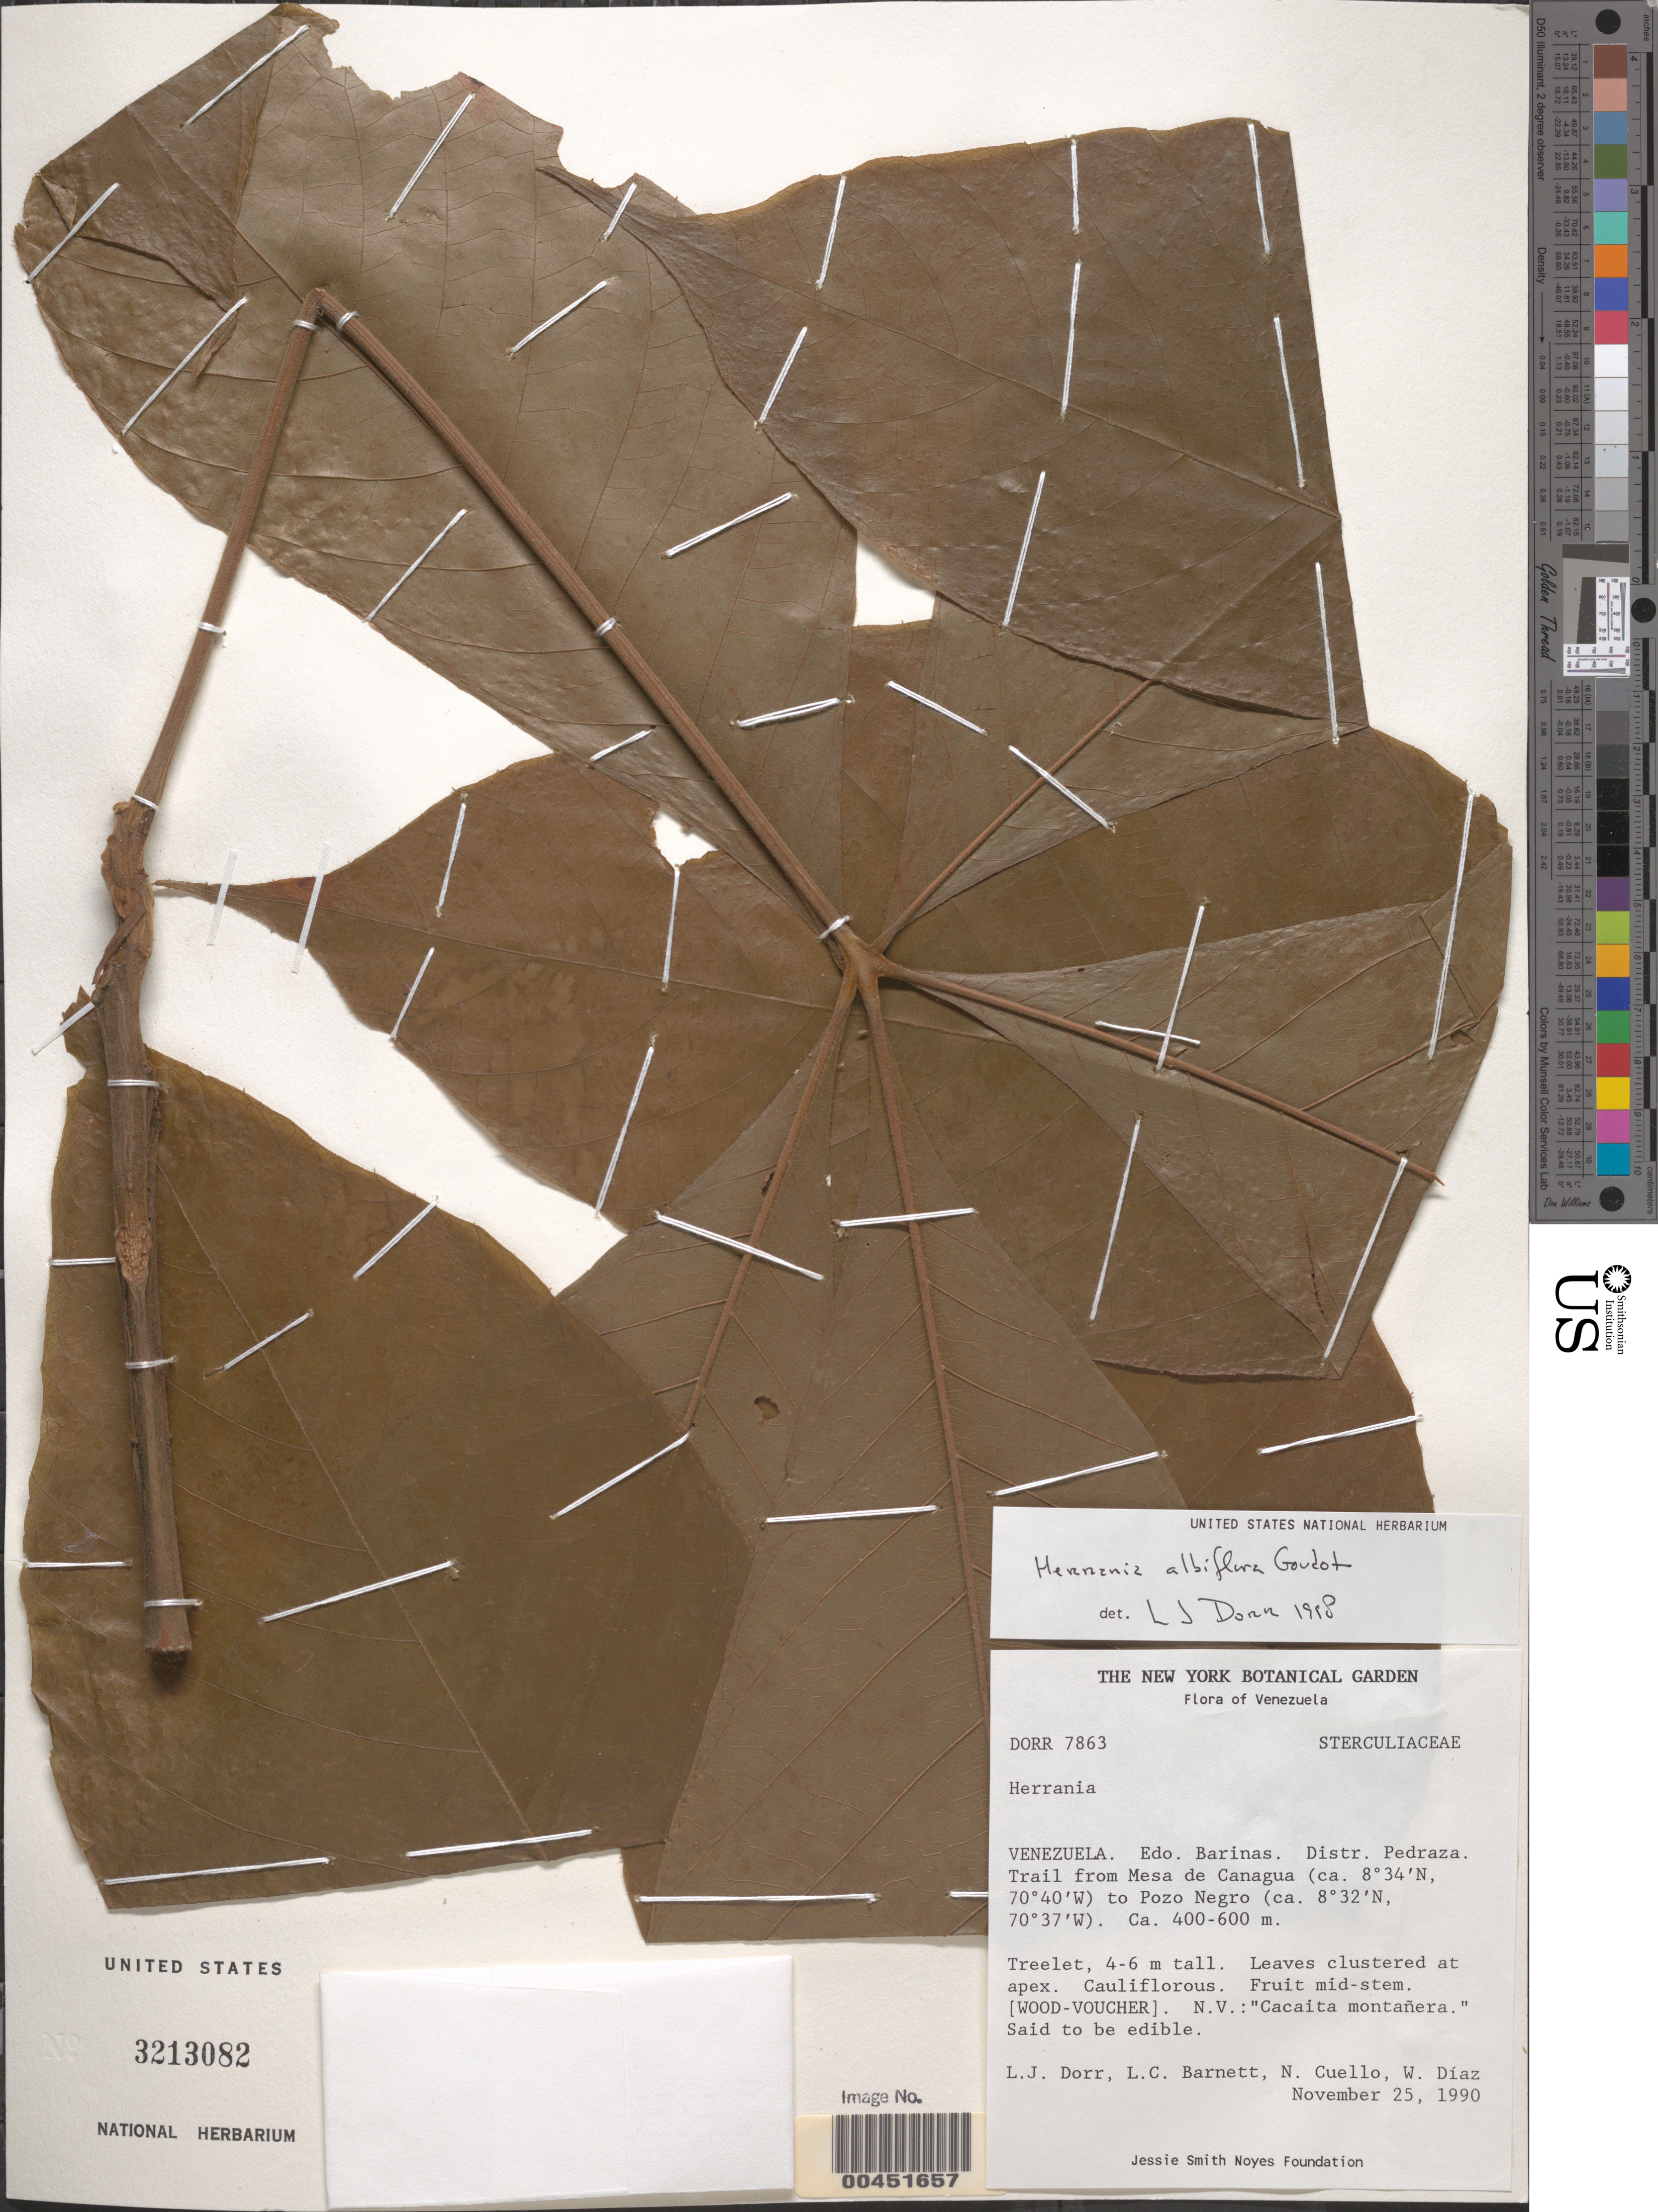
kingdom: Plantae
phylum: Tracheophyta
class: Magnoliopsida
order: Malvales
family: Malvaceae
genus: Theobroma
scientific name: Theobroma albiflorum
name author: (Goudot) De Wild.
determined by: Dorr, L. J., (BOT), Smithsonian Institution - National Museum of Natural History (UNITED STATES)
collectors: L. J. Dorr, L. C. Barnett, N. L. Cuello & W. Díaz P.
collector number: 7863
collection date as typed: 25 Nov 1990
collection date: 1990-11-25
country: Venezuela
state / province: Barinas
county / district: Pedraza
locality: Trail from Mesa de Canagua to Cerro El Filón, W of the Río Curbatí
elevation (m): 400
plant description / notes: Common name: Cacaita montañera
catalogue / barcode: US 3213082